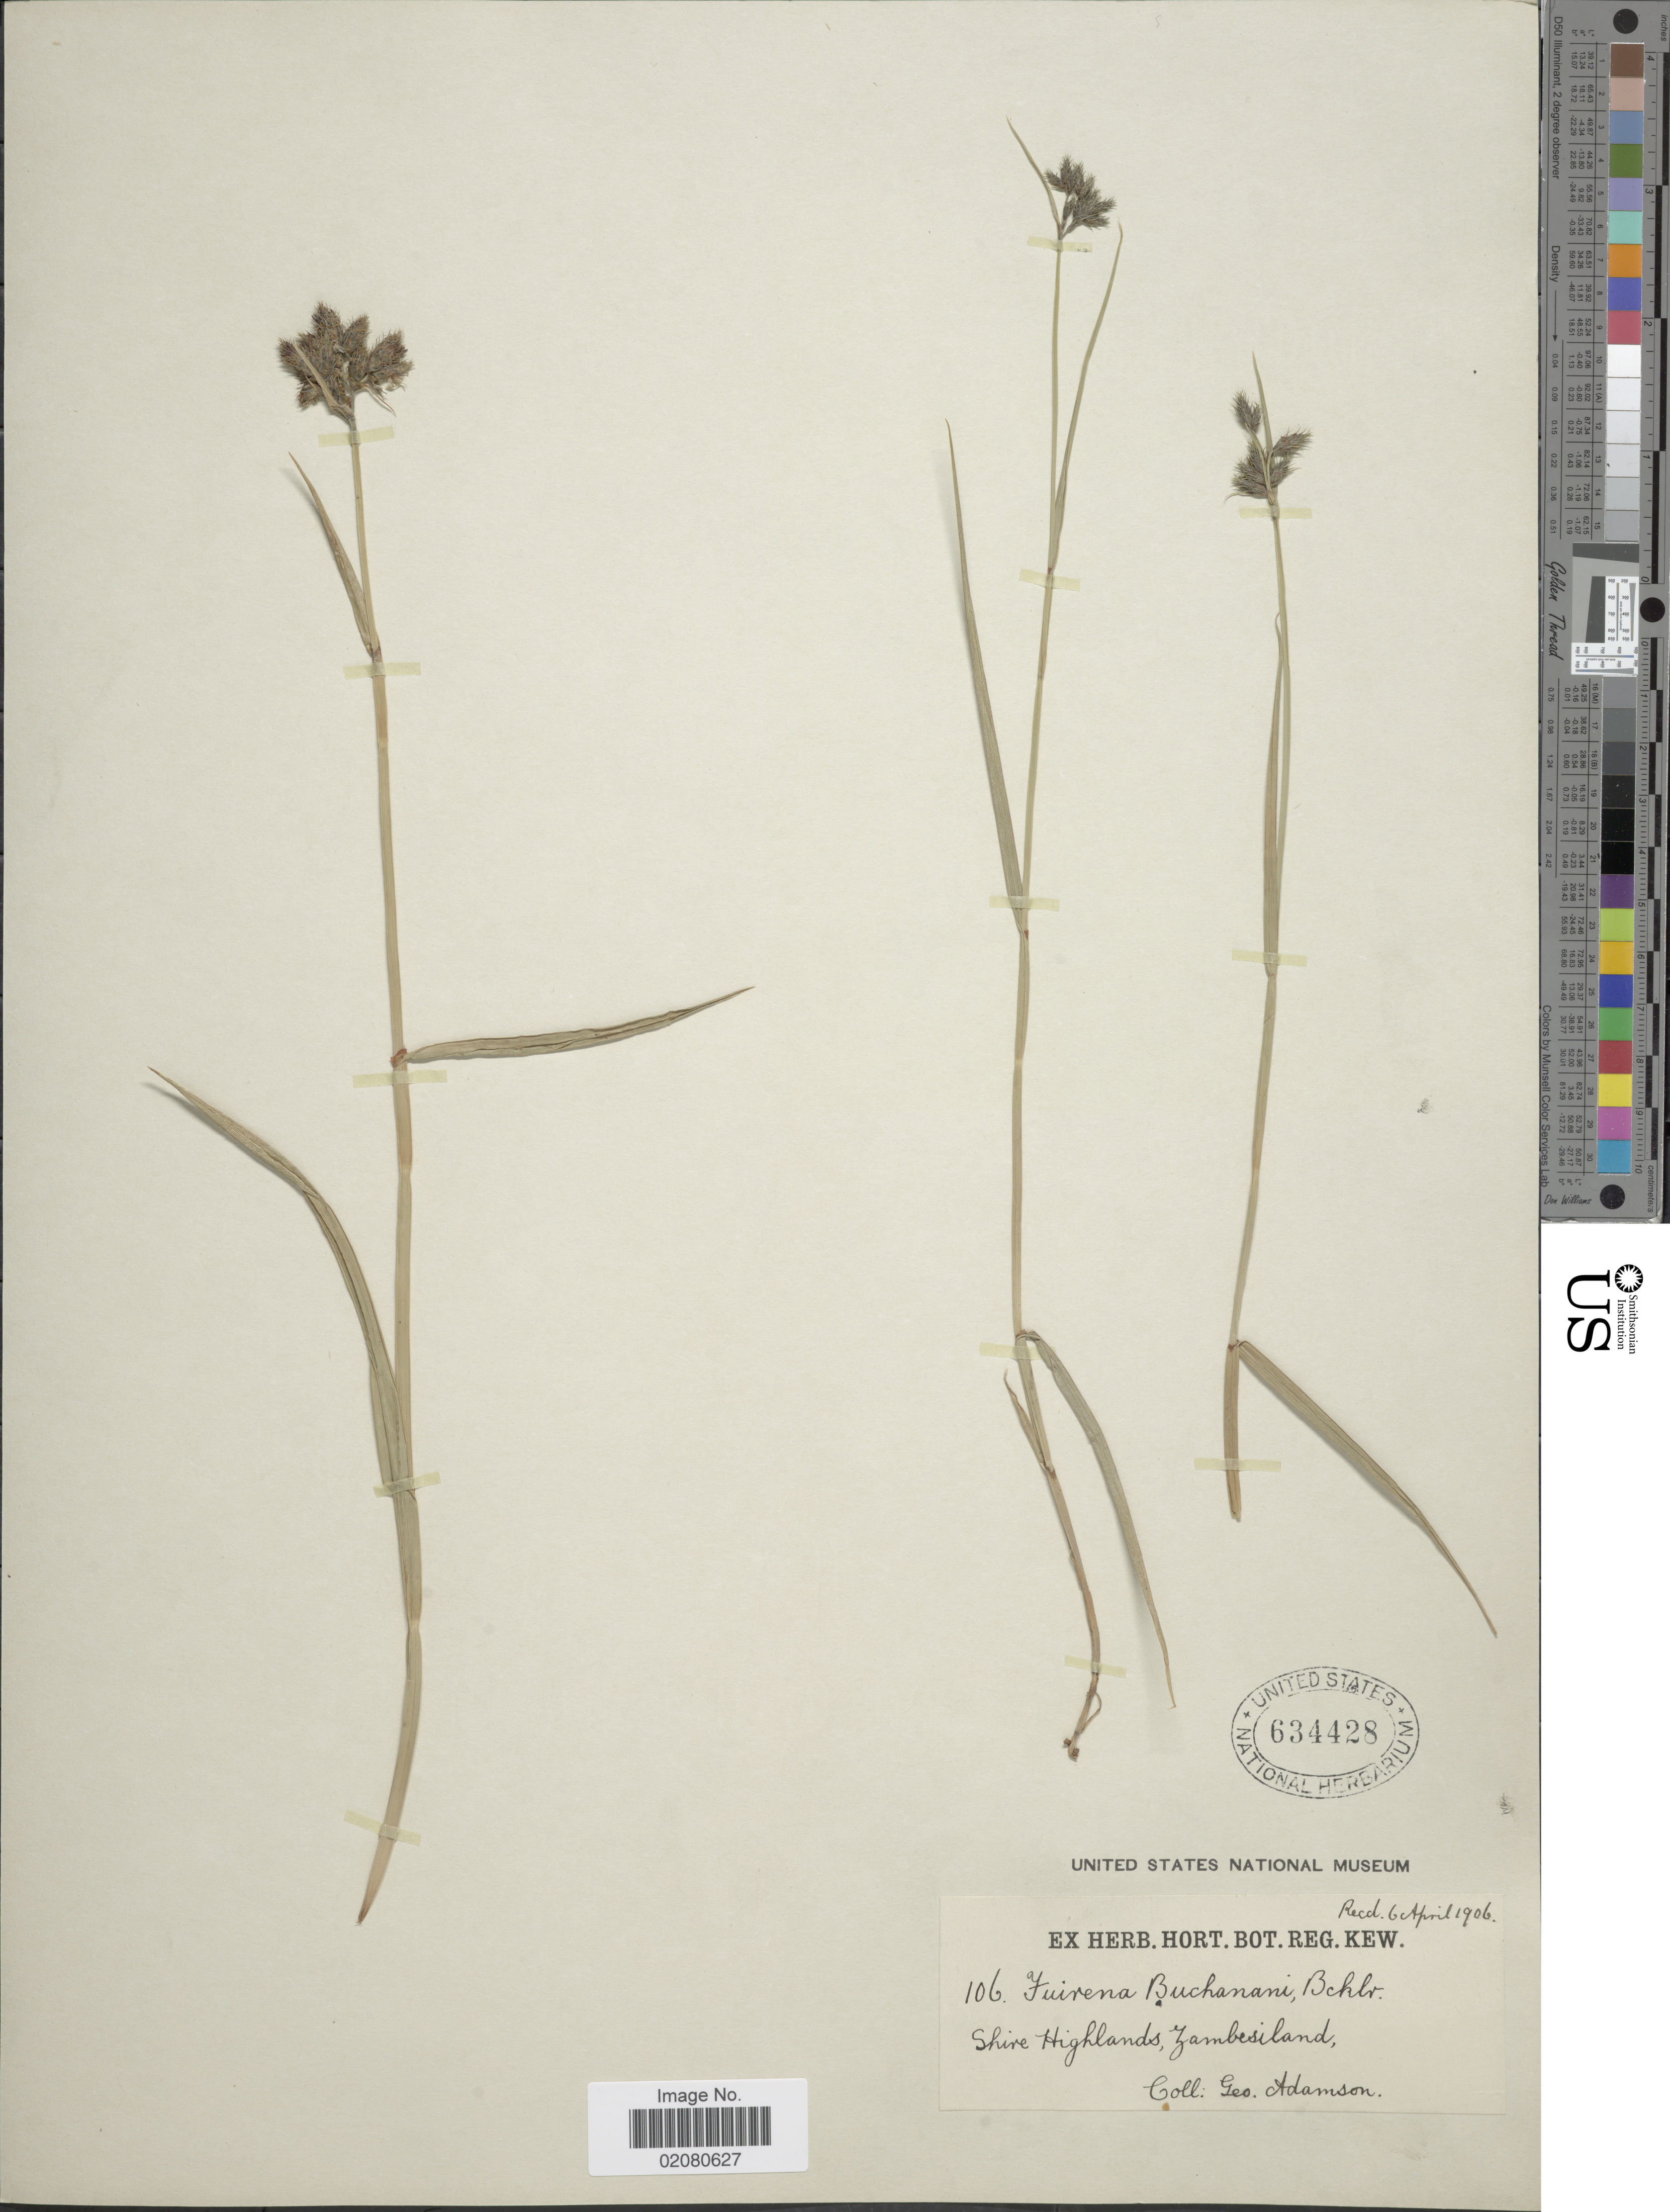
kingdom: Plantae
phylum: Tracheophyta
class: Liliopsida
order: Poales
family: Cyperaceae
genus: Fuirena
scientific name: Fuirena welwitschii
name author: Ridl.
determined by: Strong, Mark T., (BOT), Smithsonian Institution - National Museum of Natural History (UNITED STATES)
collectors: G. Adamson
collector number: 106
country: Malawi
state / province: Southern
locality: Shire Highlands, Zambesiland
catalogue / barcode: US 634428